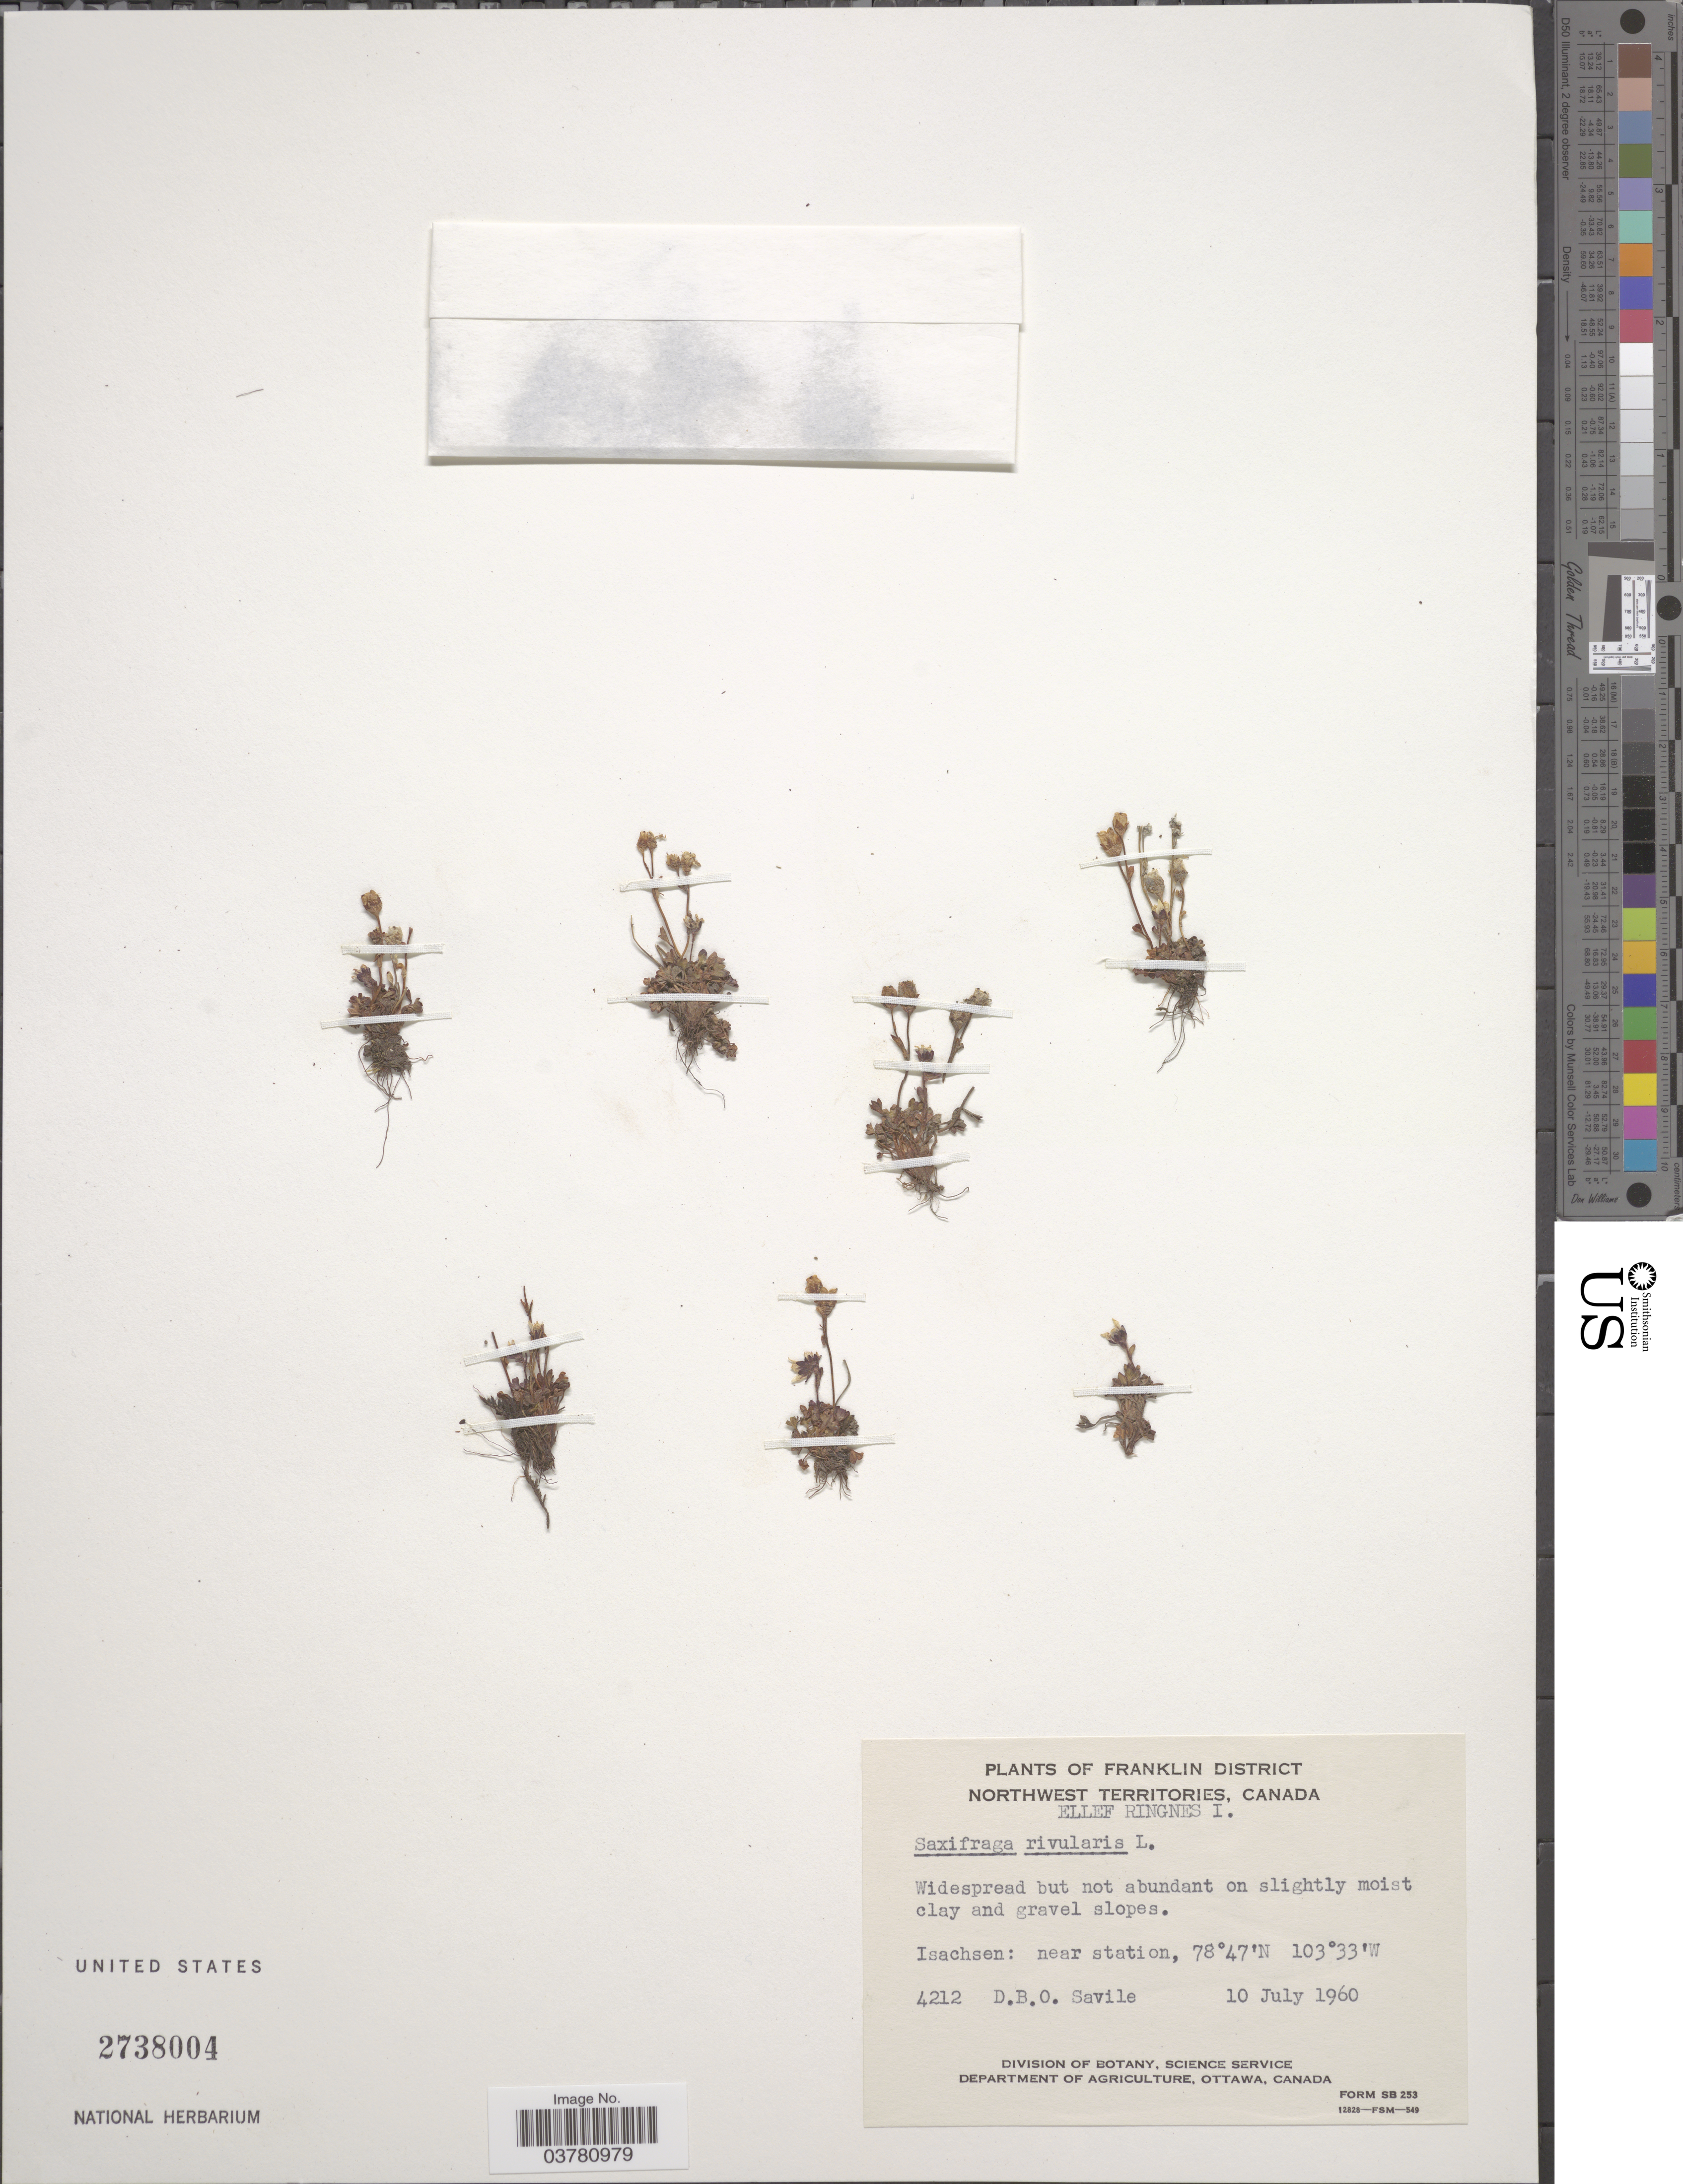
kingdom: Plantae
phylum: Tracheophyta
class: Magnoliopsida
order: Saxifragales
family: Saxifragaceae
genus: Saxifraga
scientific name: Saxifraga rivularis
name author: L.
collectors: D. Savile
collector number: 4212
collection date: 1960-07-10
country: Canada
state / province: Northwest Territories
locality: Franklin District. Ellef Ringnes I. Isachsen: near station.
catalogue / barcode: US 2738004